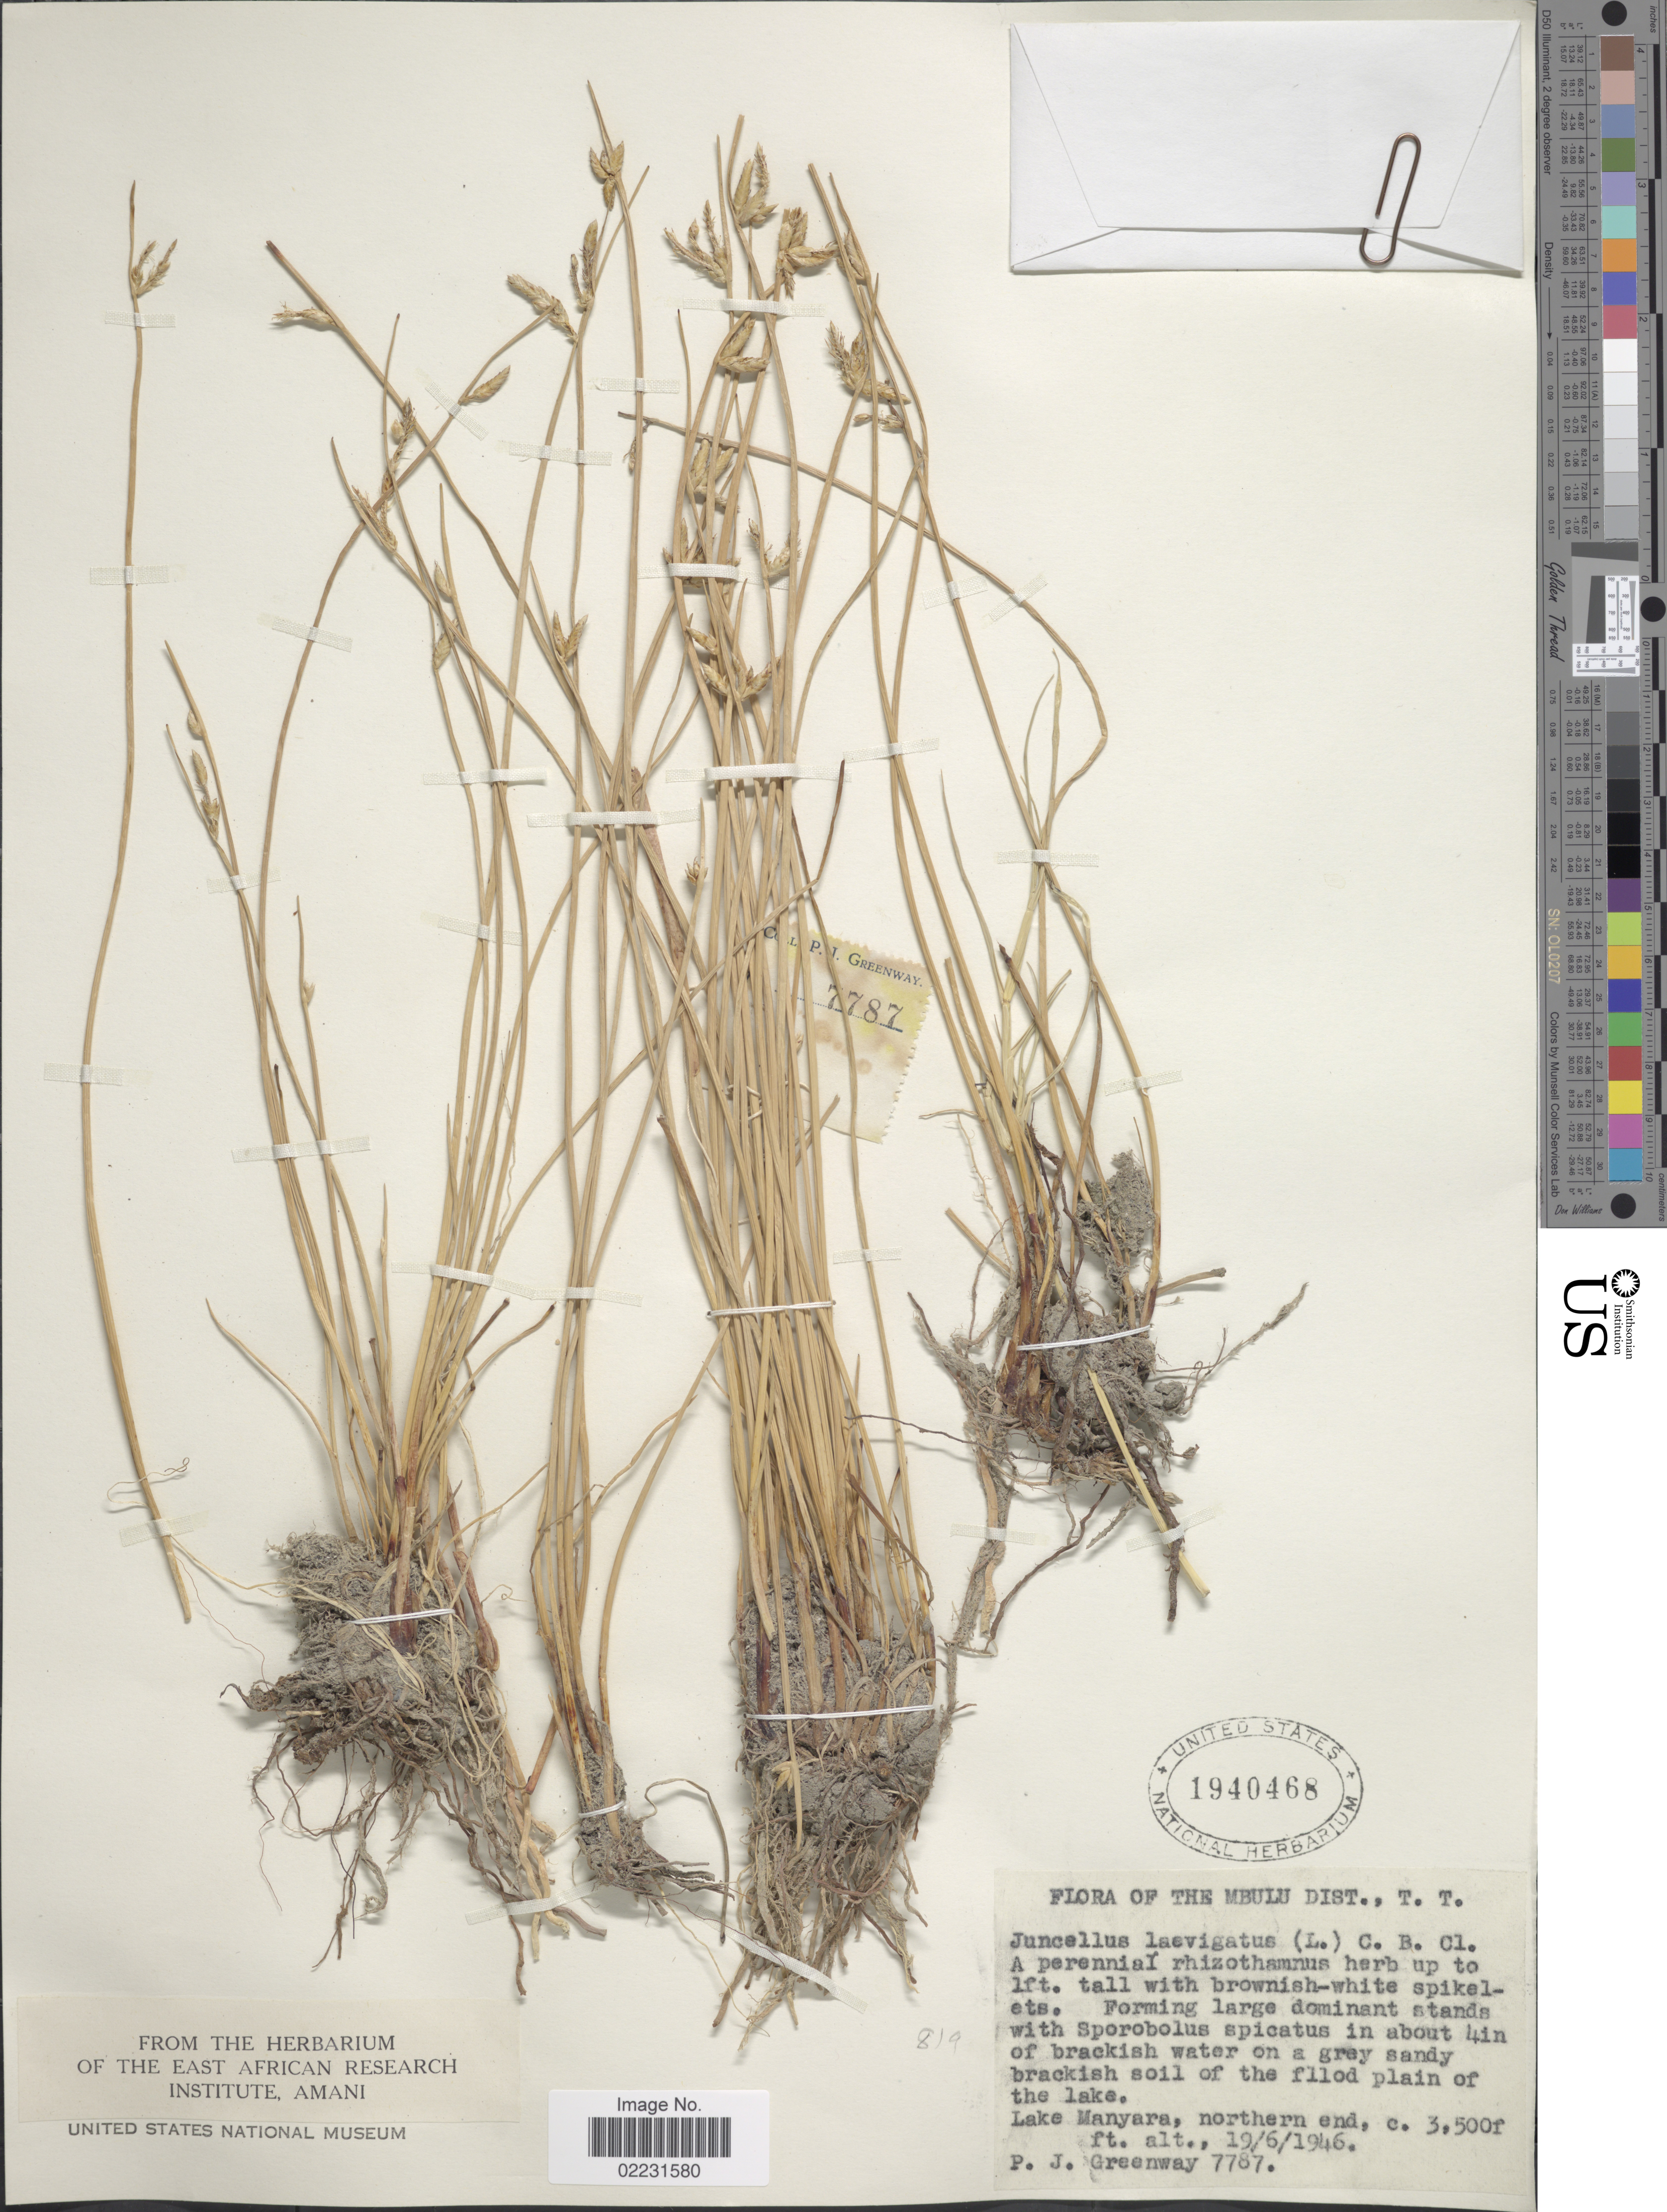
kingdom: Plantae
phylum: Tracheophyta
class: Liliopsida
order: Poales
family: Cyperaceae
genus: Cyperus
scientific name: Cyperus laevigatus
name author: L.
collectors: P. J. Greenway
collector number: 7787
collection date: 1946-06-19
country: Tanzania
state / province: Manyara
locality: Mbulu Dist., T.T., Lake Manyara, northern end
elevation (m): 1067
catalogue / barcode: US 1940468